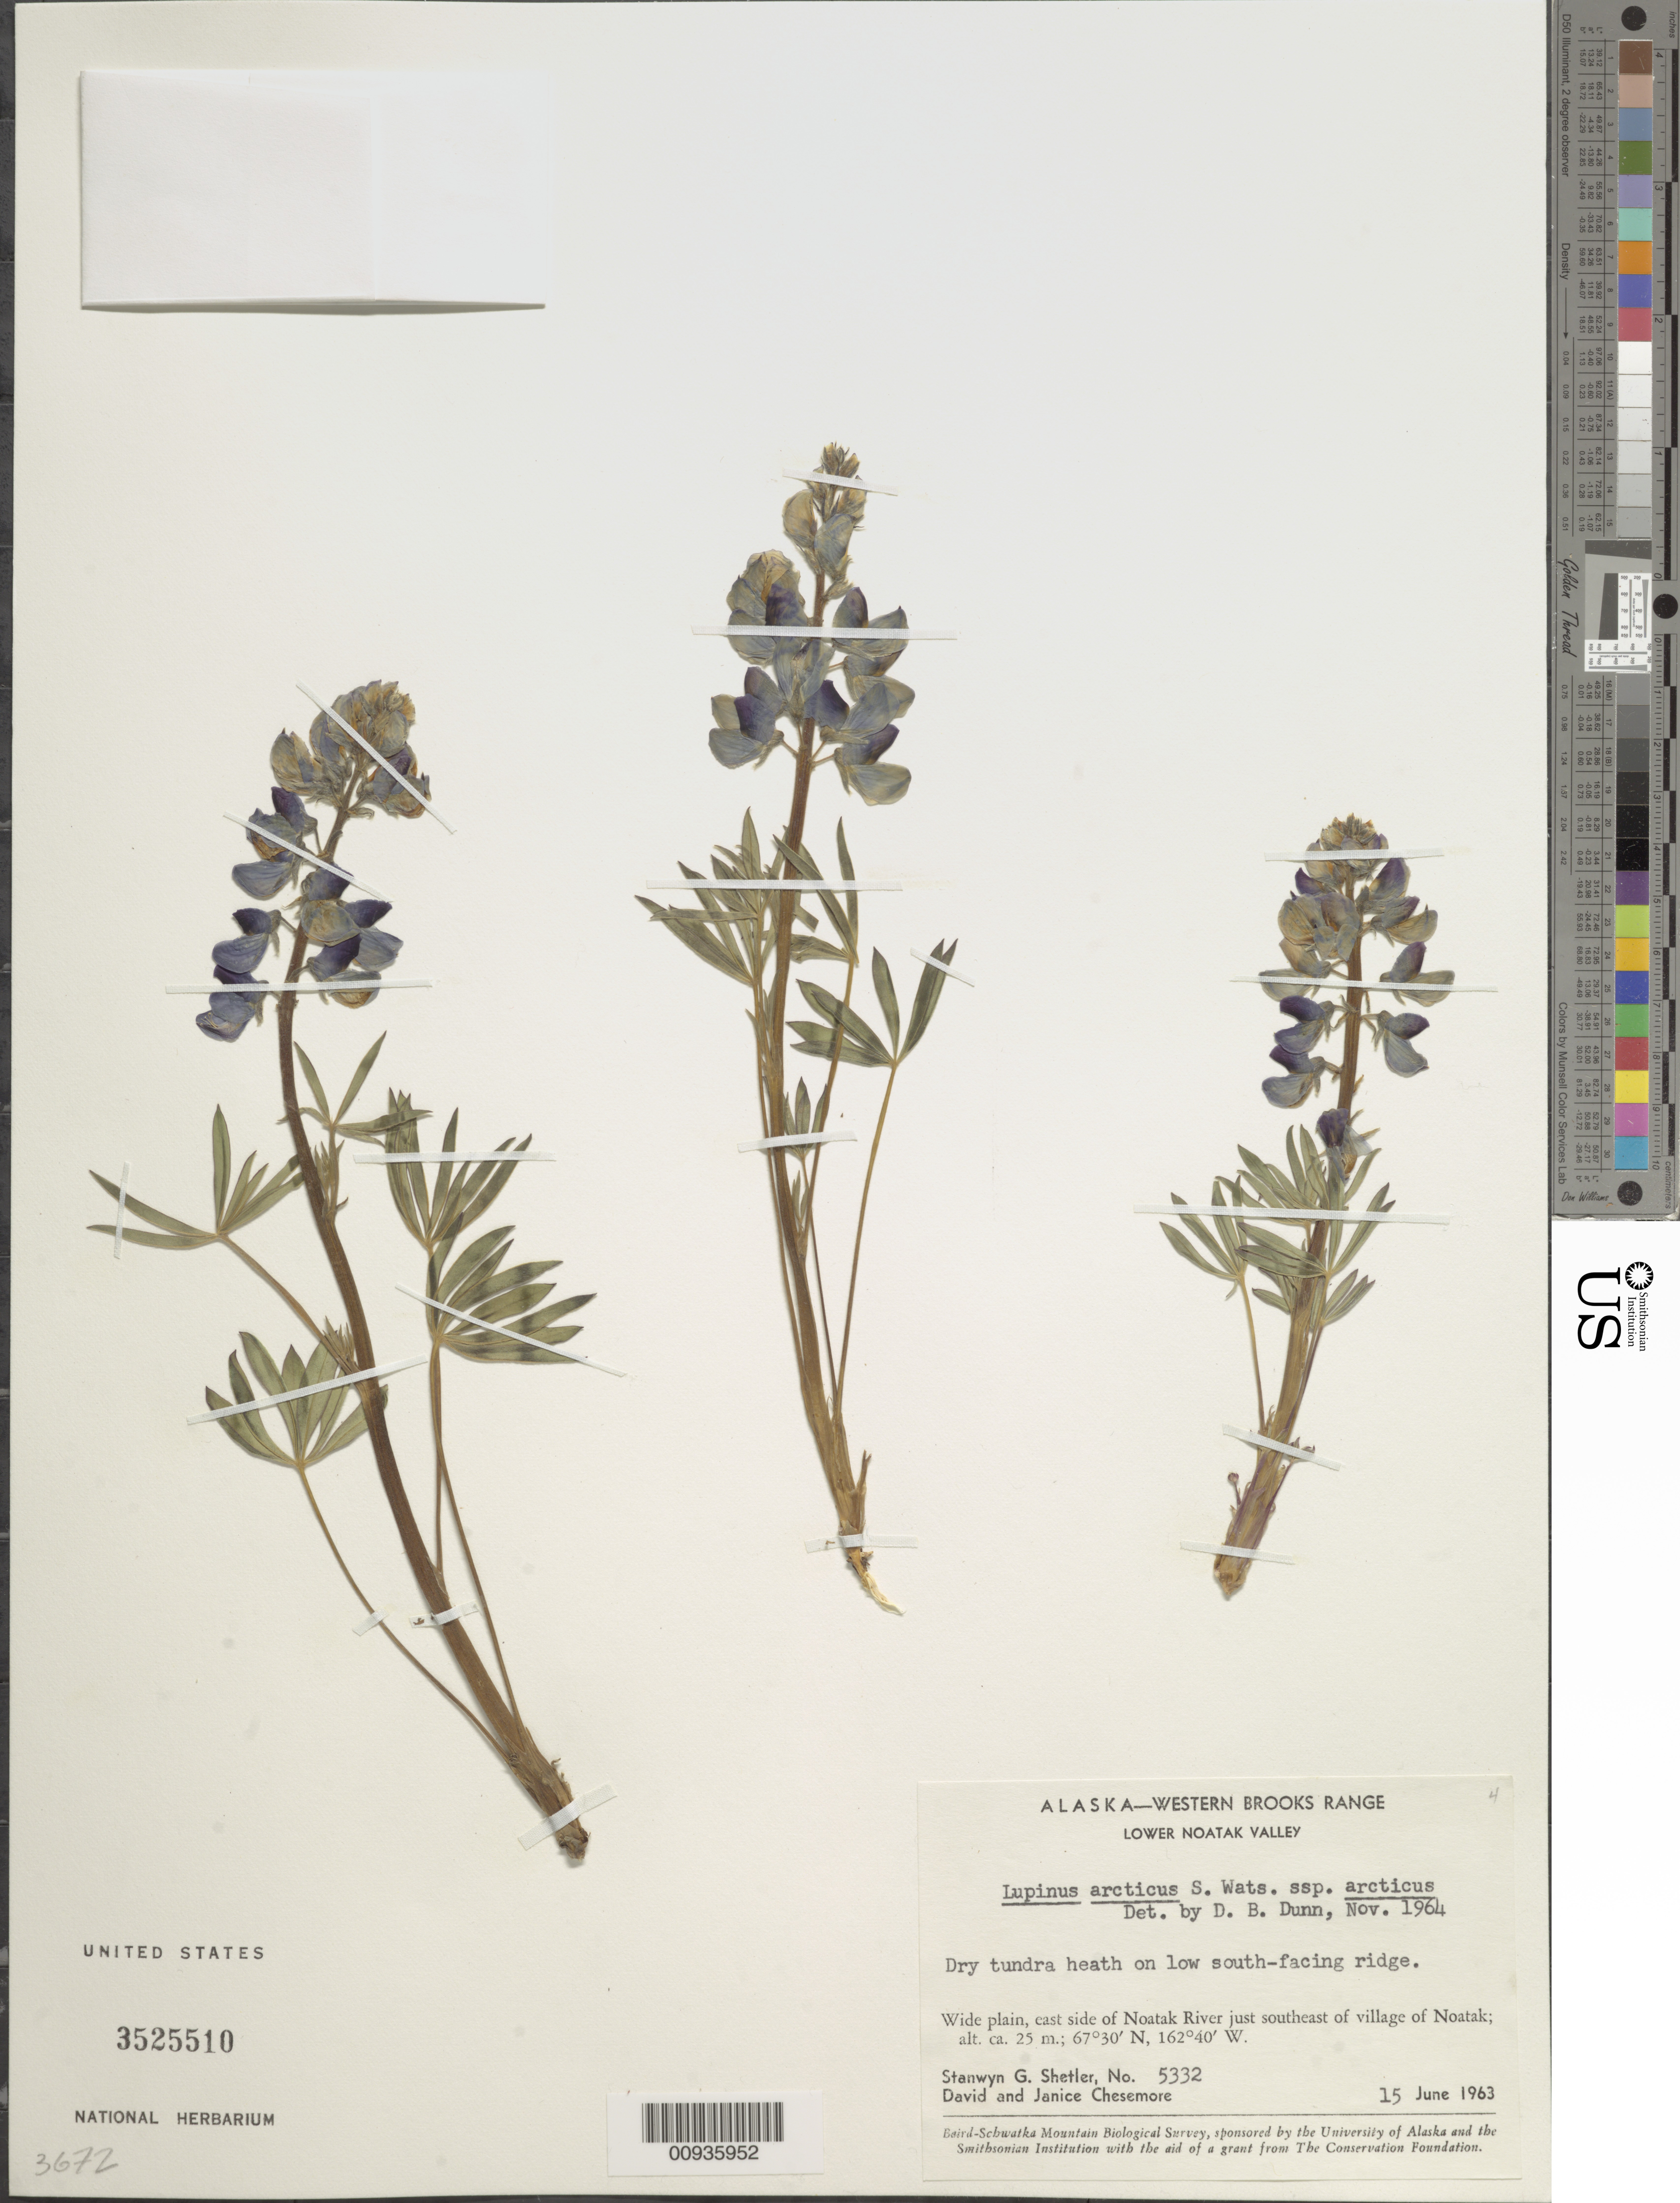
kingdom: Plantae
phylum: Tracheophyta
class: Magnoliopsida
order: Fabales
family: Fabaceae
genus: Lupinus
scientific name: Lupinus arcticus subsp. arcticus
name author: S. Watson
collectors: S. Shetler, D. Chesemore & J. Chesemore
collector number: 5332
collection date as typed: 15 Jun 1963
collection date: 1963-06-15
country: United States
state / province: Alaska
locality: East side of Noatak River just southeast of village of Noatak. Western Brooks Range, Lower Noatak Valley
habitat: Wide plain. Dry tundra heath on low south-facing ridge.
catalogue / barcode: US 3525510